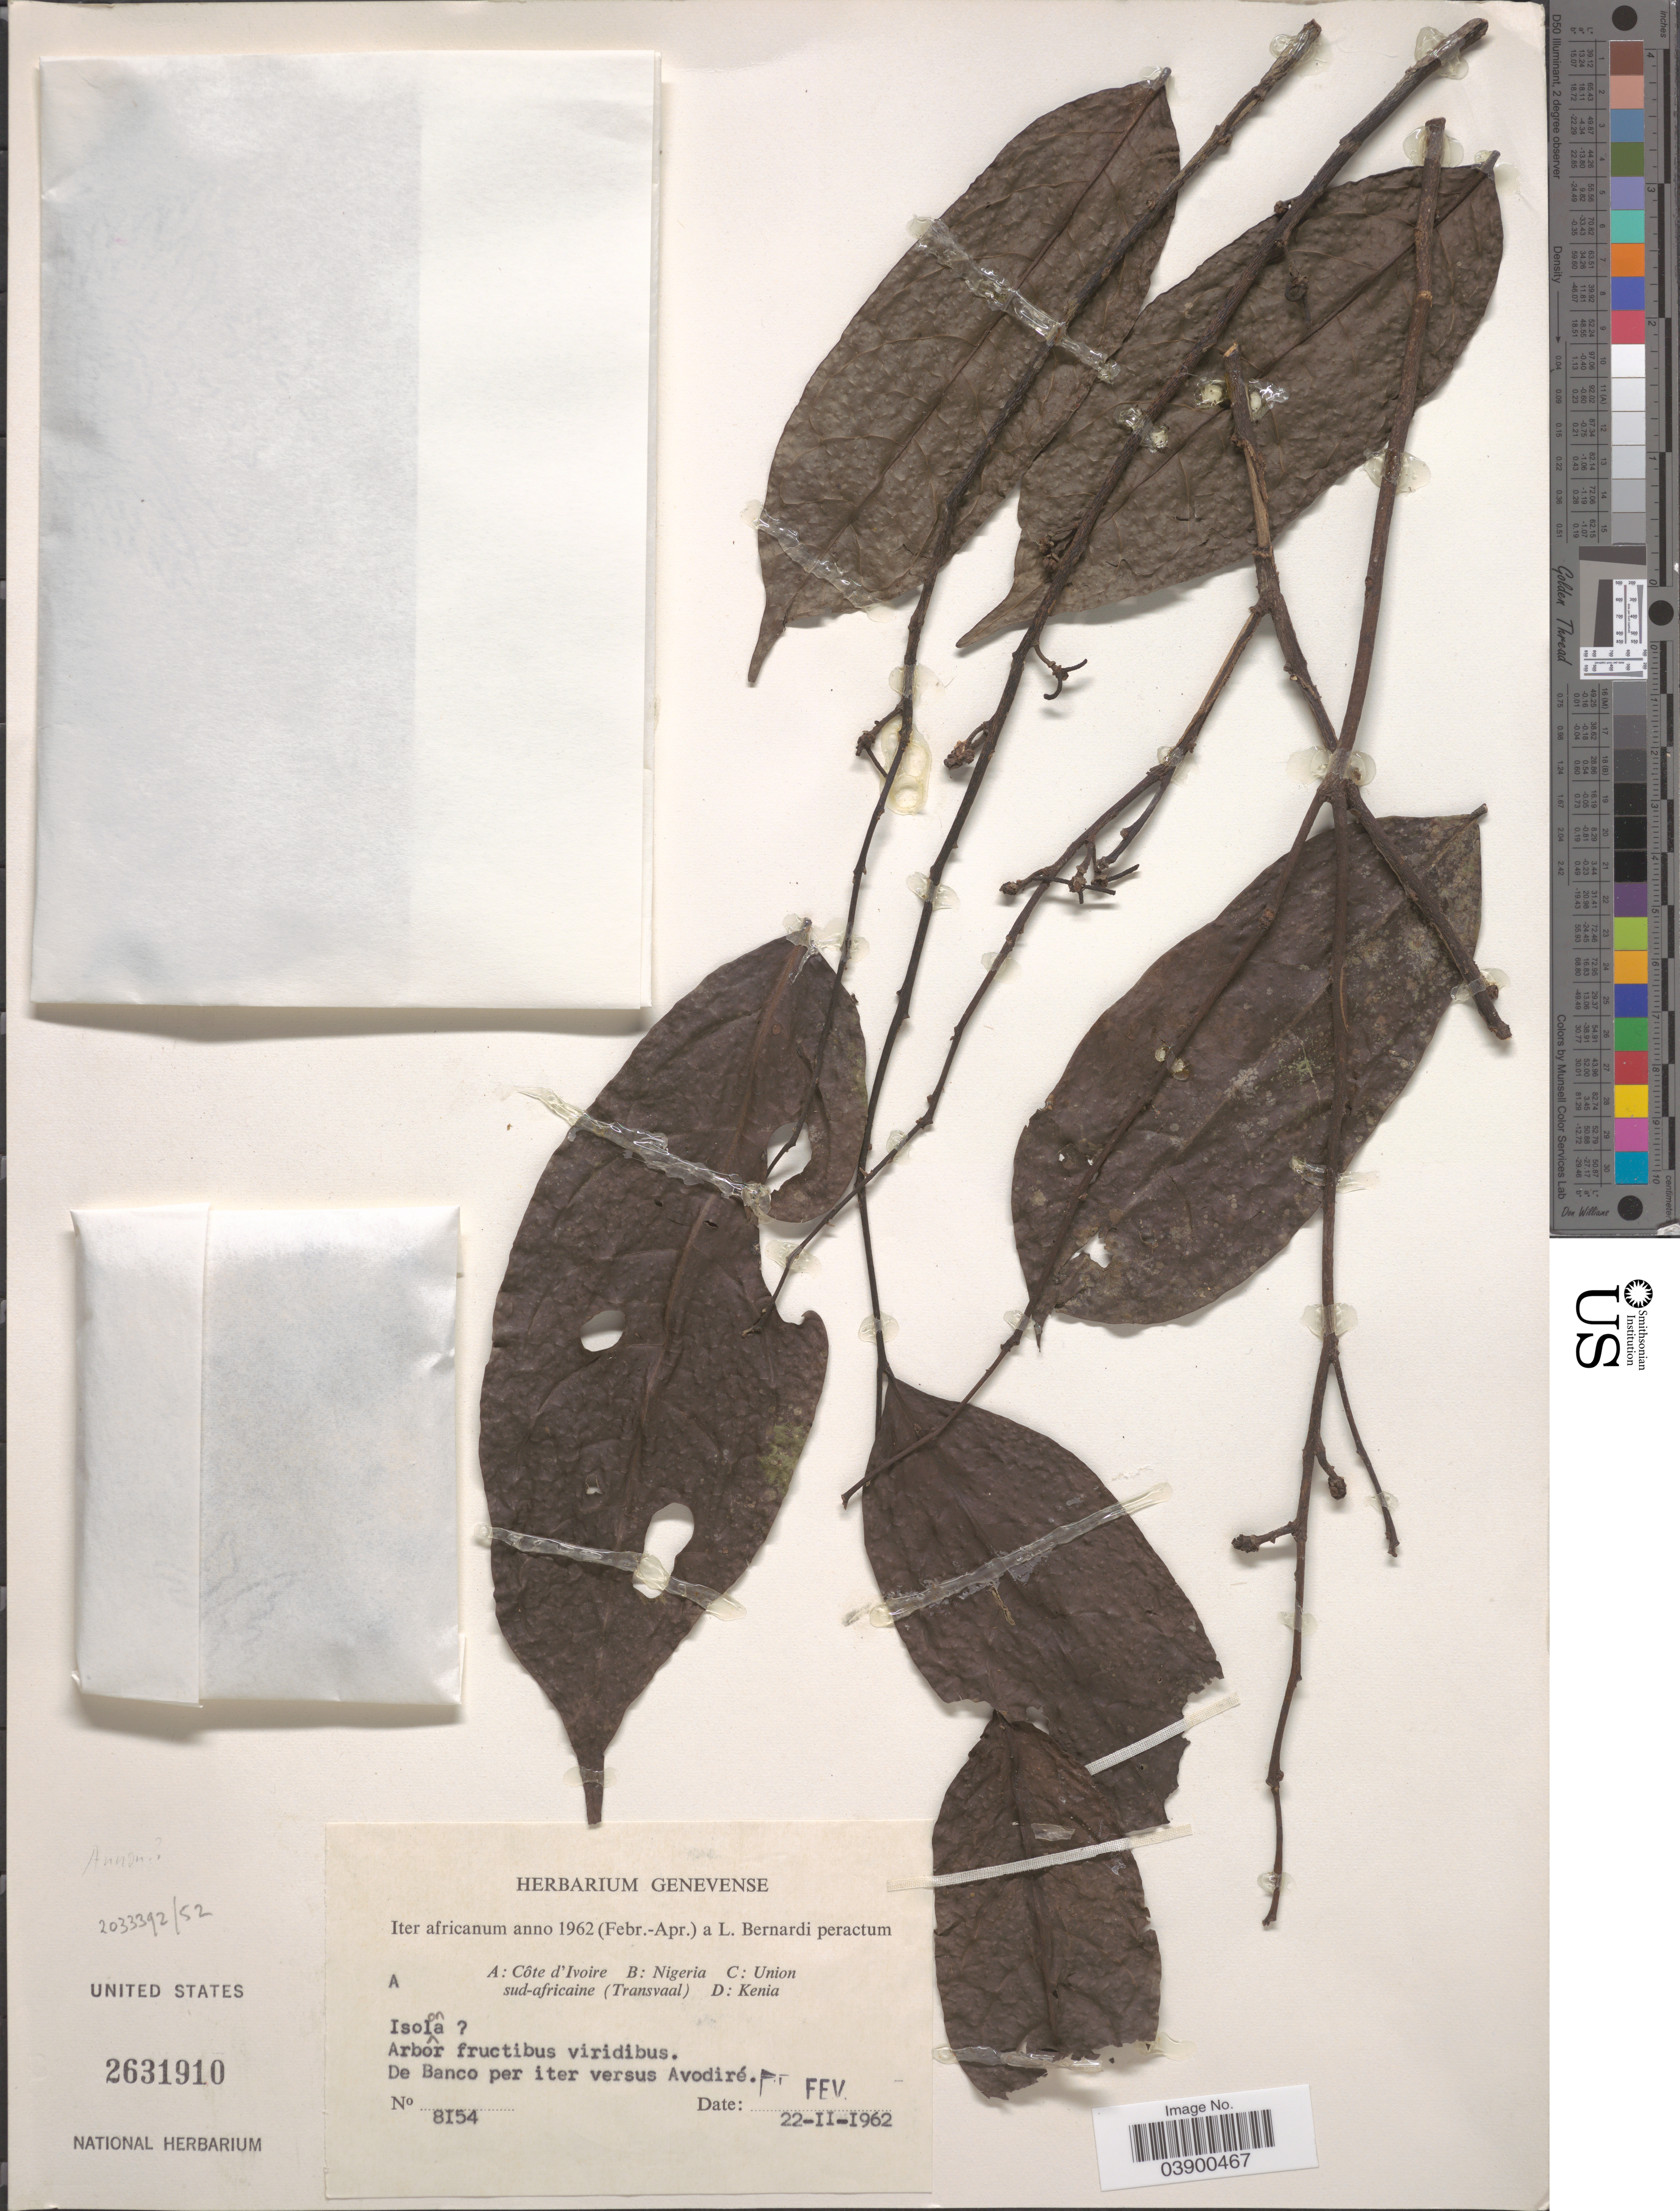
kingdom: Plantae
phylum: Tracheophyta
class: Magnoliopsida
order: Magnoliales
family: Annonaceae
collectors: L. Bernardi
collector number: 8154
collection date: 1962-02-22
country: Ivory Coast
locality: Côte d'Ivoire. De Banco per iter versus Avodiré.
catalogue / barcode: US 2631910